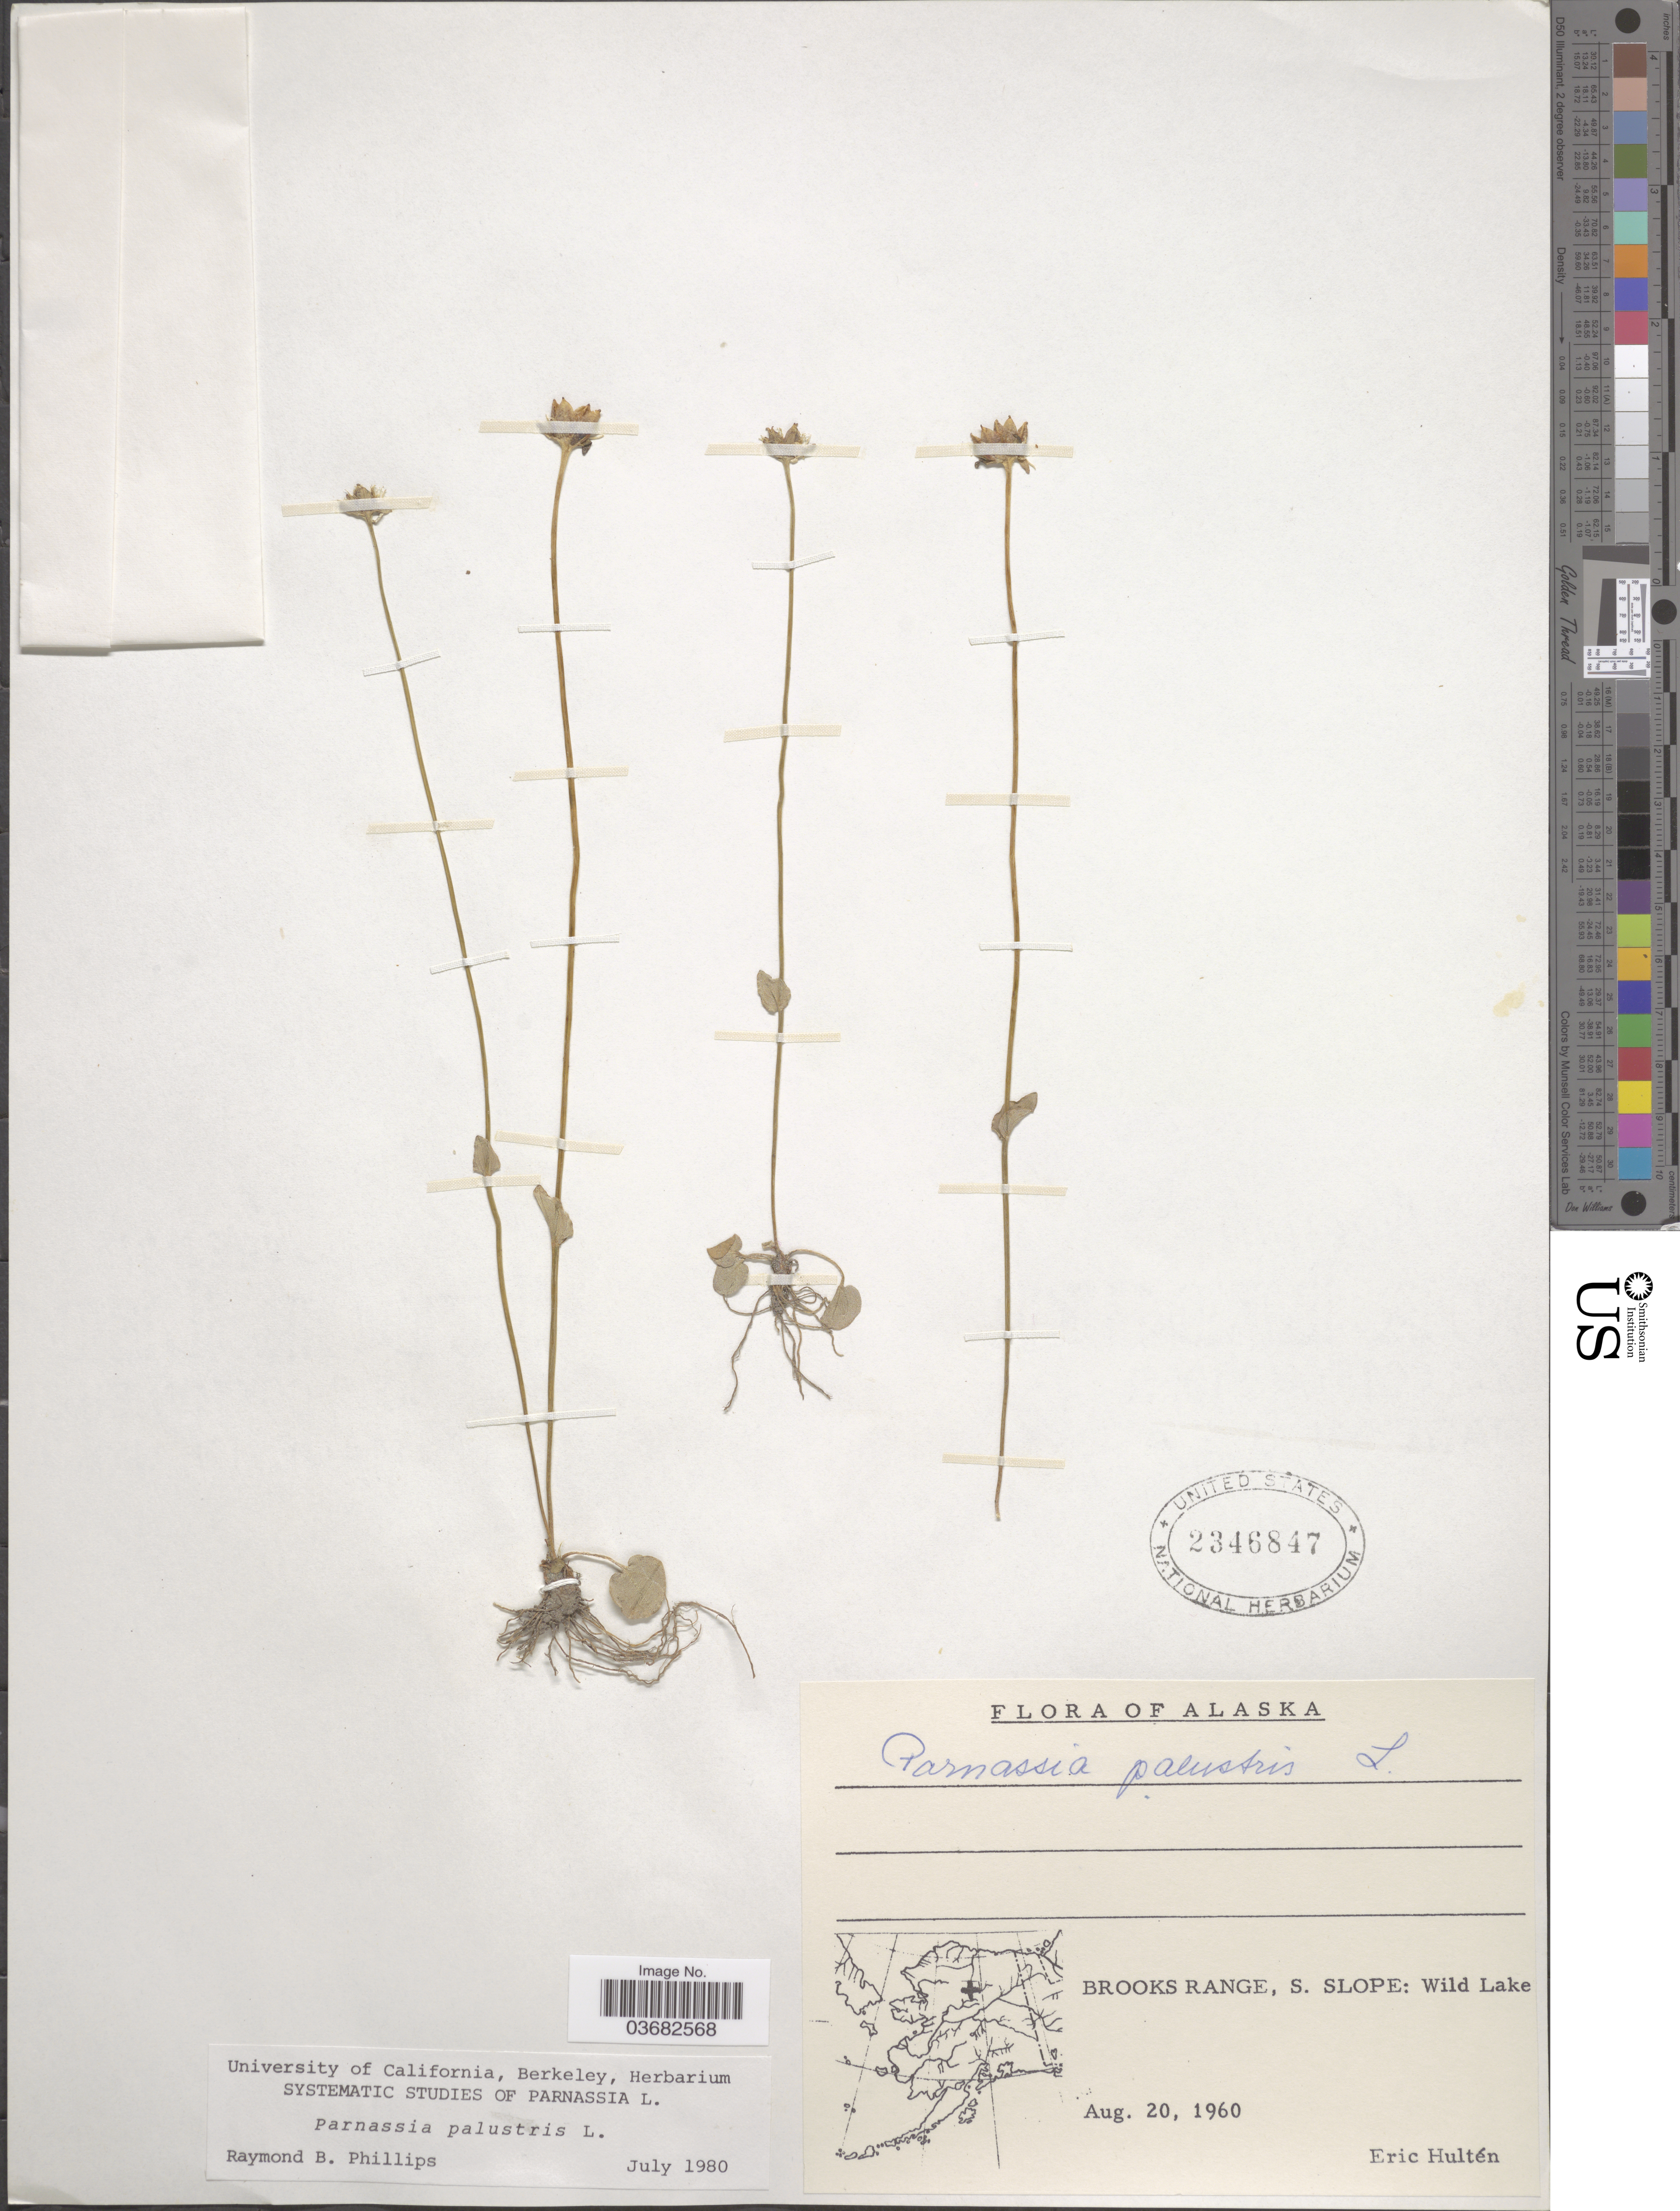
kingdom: Plantae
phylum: Tracheophyta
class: Magnoliopsida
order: Celastrales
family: Parnassiaceae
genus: Parnassia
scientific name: Parnassia palustris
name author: L.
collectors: E. G. Hultén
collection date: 1960-08-20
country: United States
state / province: Alaska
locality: Brooks Range, S. Slope: Wild Lake.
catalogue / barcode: US 2346847